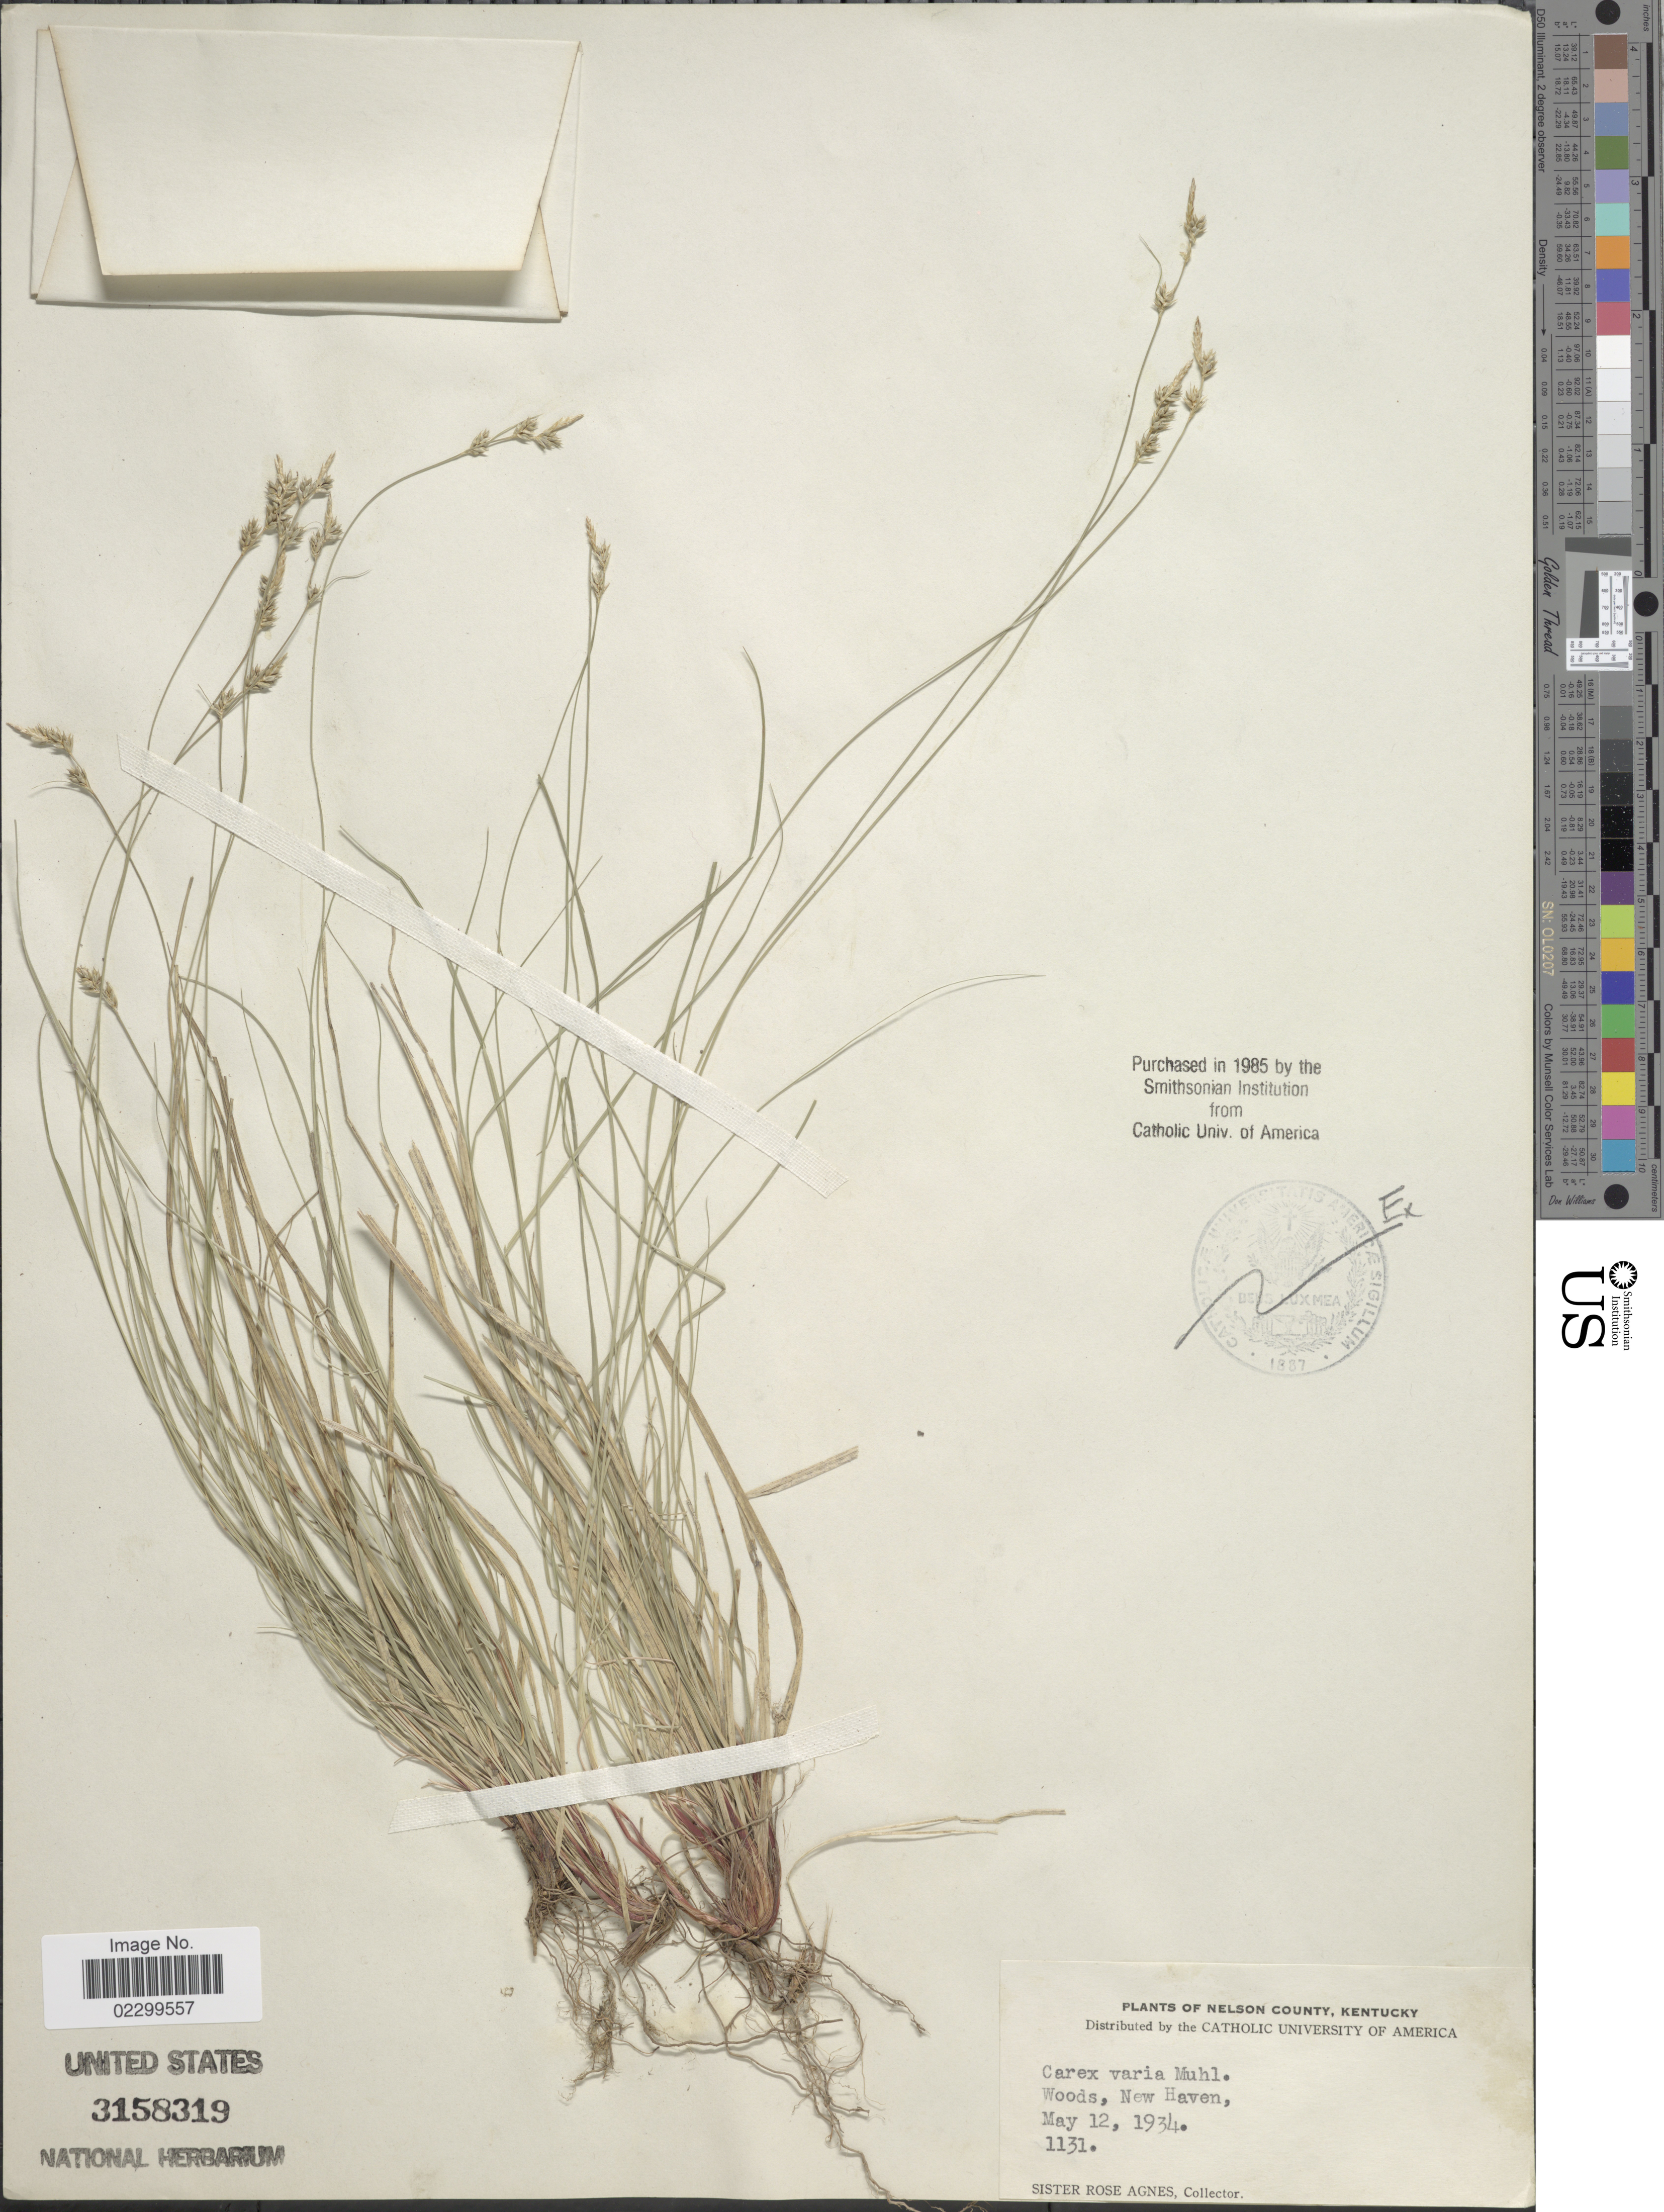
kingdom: Plantae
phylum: Tracheophyta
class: Liliopsida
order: Poales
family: Cyperaceae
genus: Carex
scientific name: Carex albicans var. albicans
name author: Willd. ex Spreng.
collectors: Sister Rose Agnes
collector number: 1131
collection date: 1934-05-12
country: United States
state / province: Kentucky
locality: Nelson County, woods, New Haven.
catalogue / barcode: US 3158319